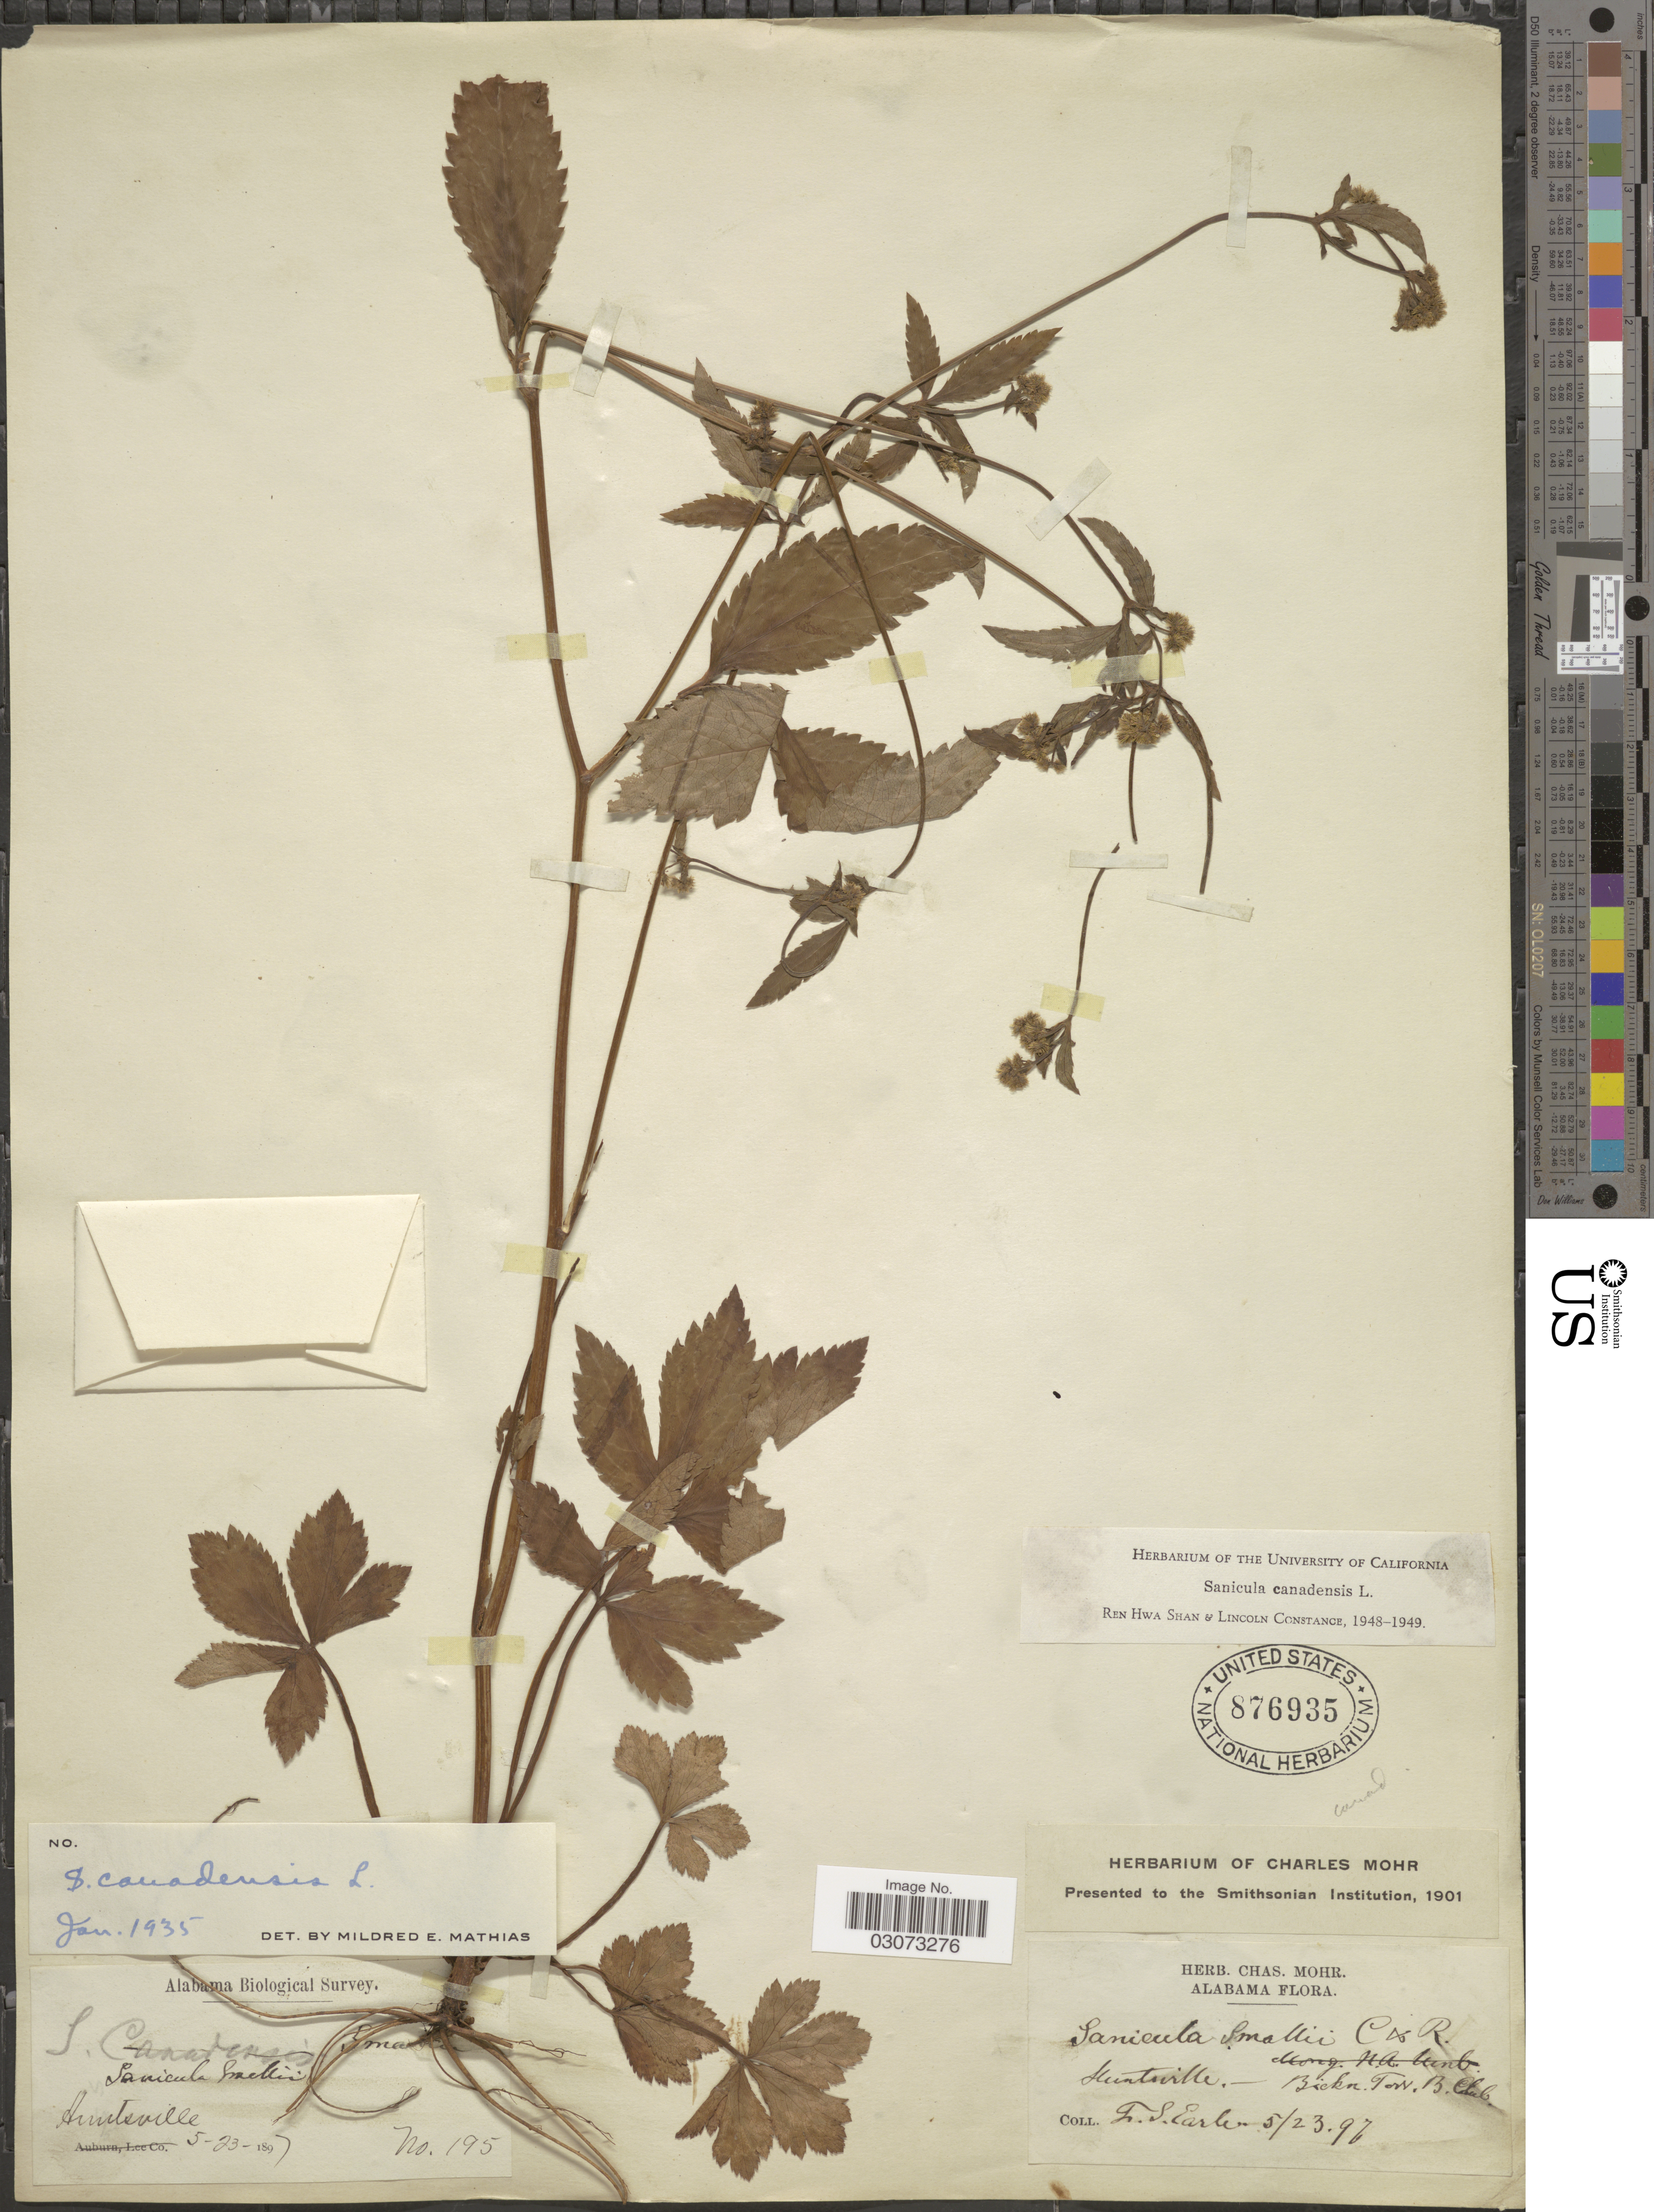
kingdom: Plantae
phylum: Tracheophyta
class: Magnoliopsida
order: Apiales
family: Apiaceae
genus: Sanicula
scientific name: Sanicula canadensis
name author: L.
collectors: F. S. Earle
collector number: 195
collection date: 1897-05-23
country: United States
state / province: Alabama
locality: Huntsville.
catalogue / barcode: US 876935